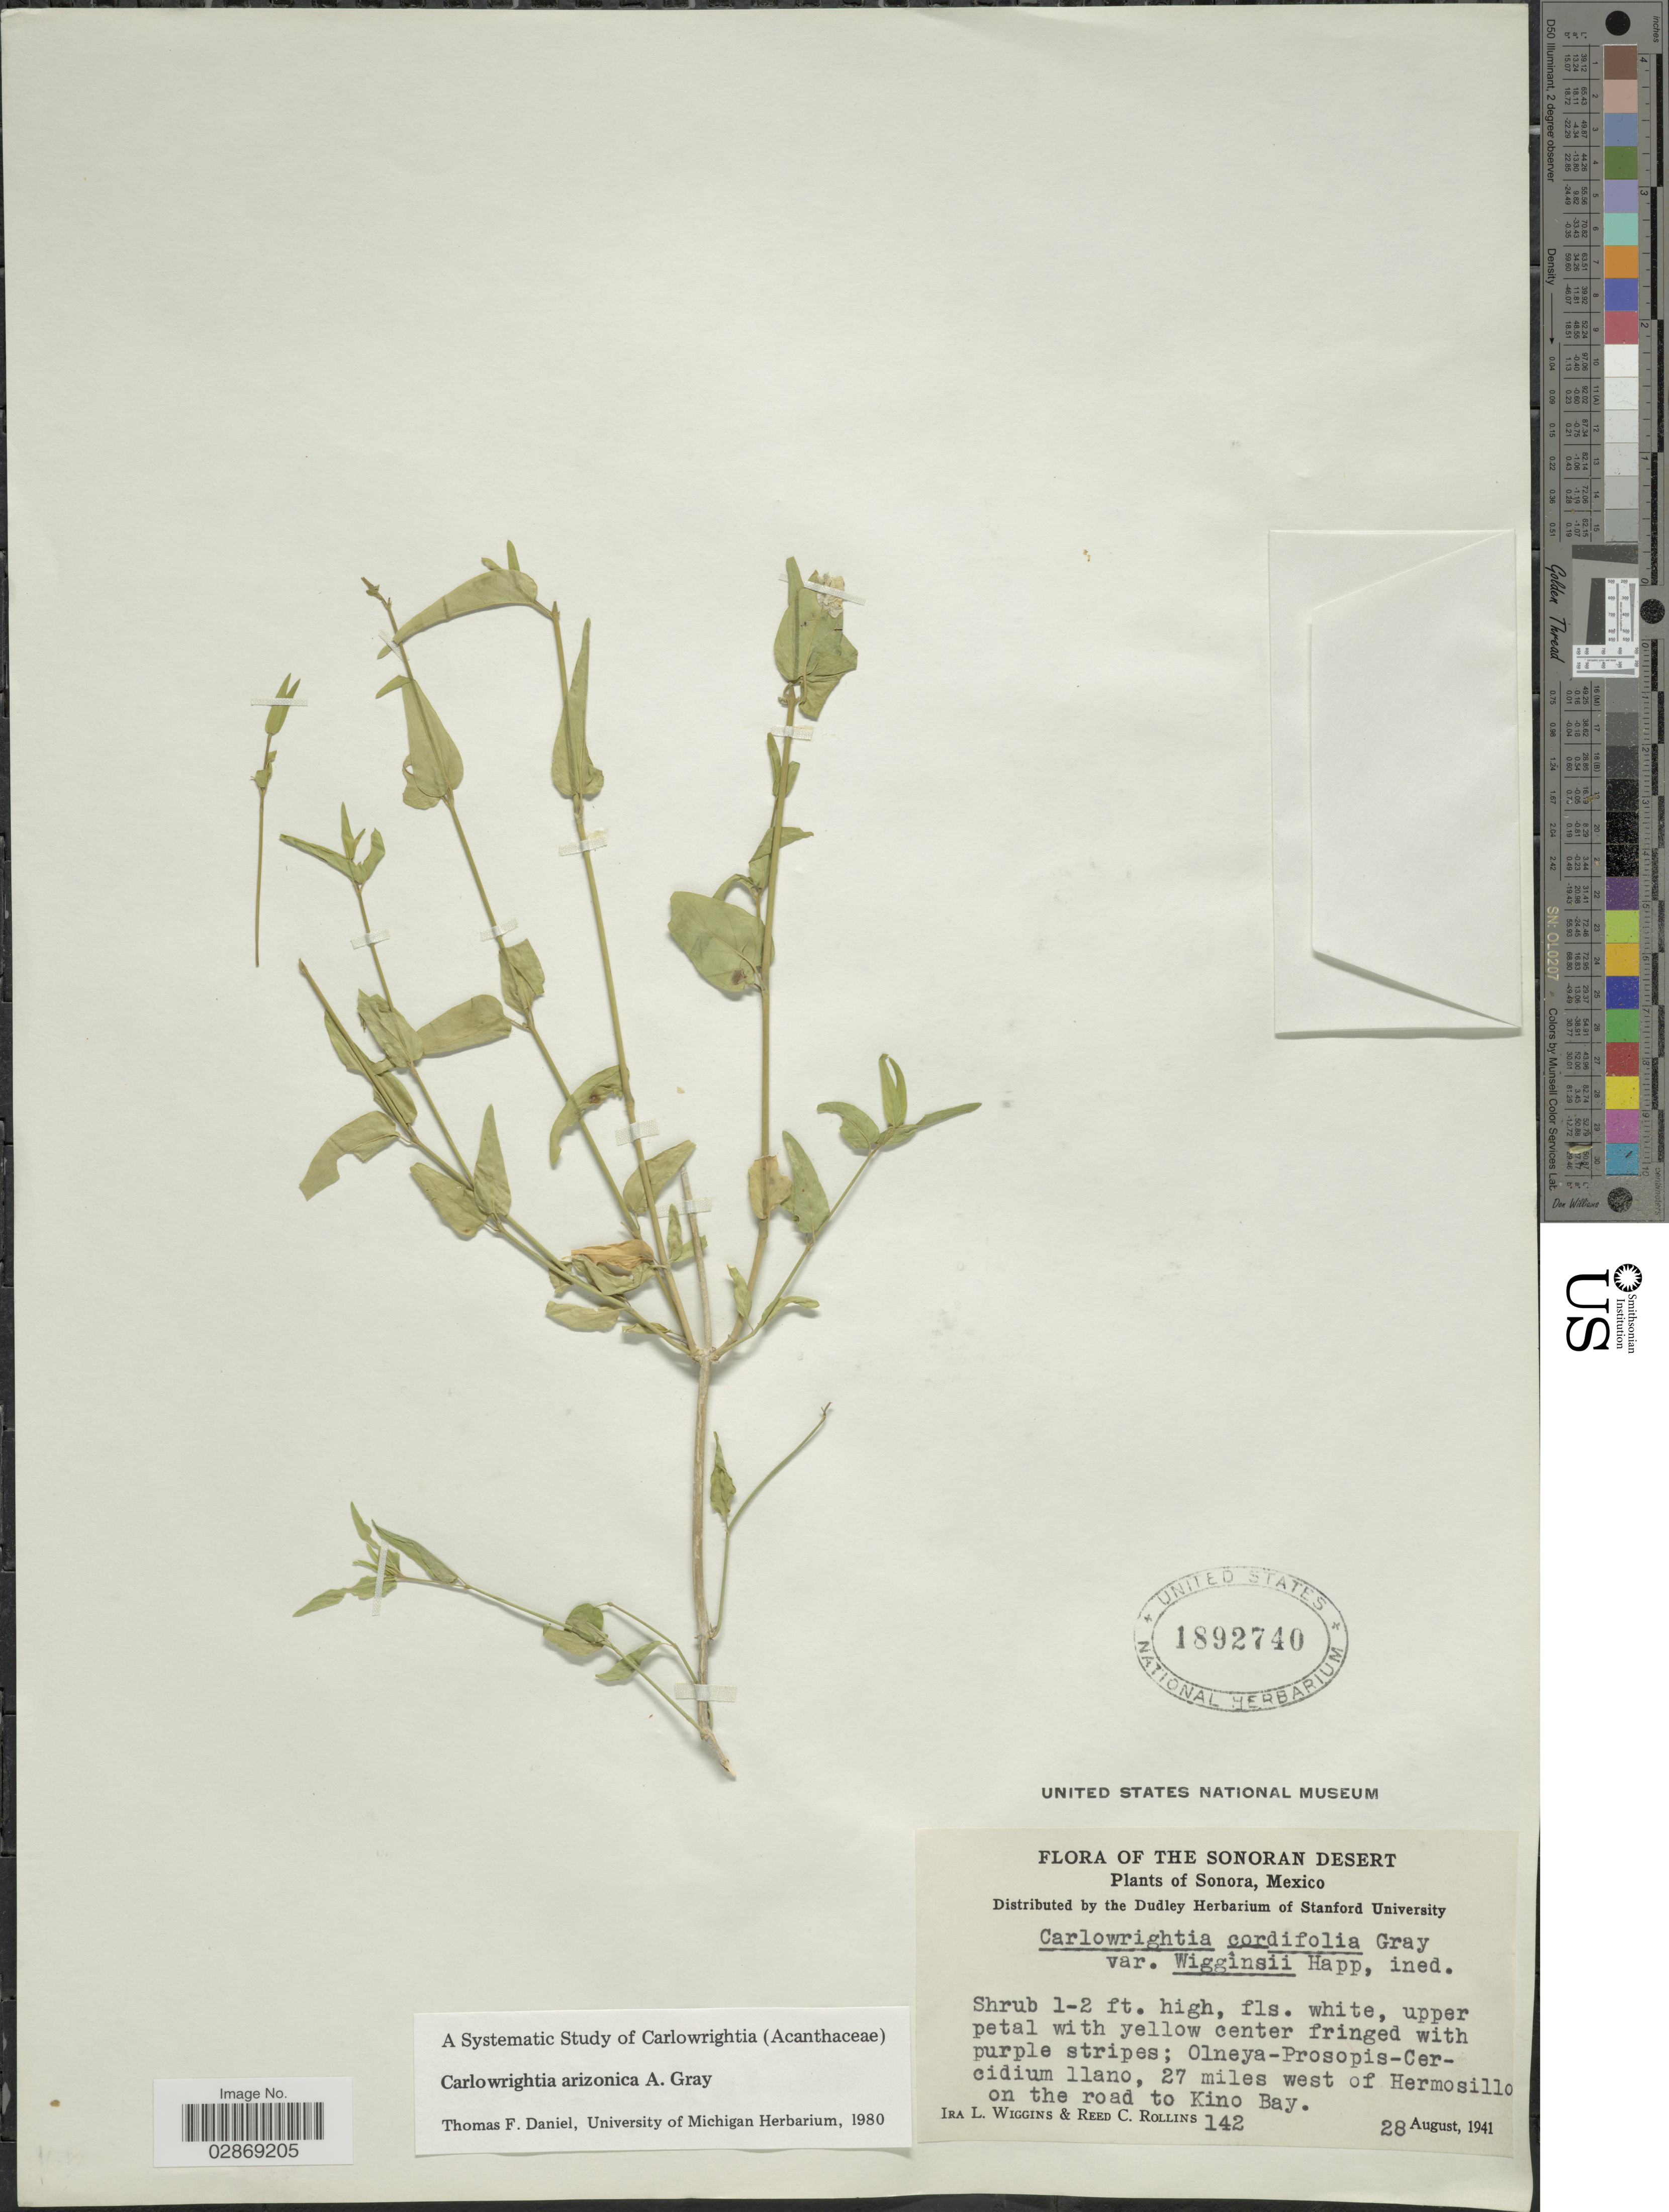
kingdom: Plantae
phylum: Tracheophyta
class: Magnoliopsida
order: Lamiales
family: Acanthaceae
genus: Carlowrightia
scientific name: Carlowrightia arizonica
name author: A. Gray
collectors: I. L. Wiggins & R. C. Rollins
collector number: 142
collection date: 1941-08-28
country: Mexico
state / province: Sonora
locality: The Sonora Desert, Sonora, Mexico, 27 miles of Hermosillo on the road to Kino Bay.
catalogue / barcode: US 1892740